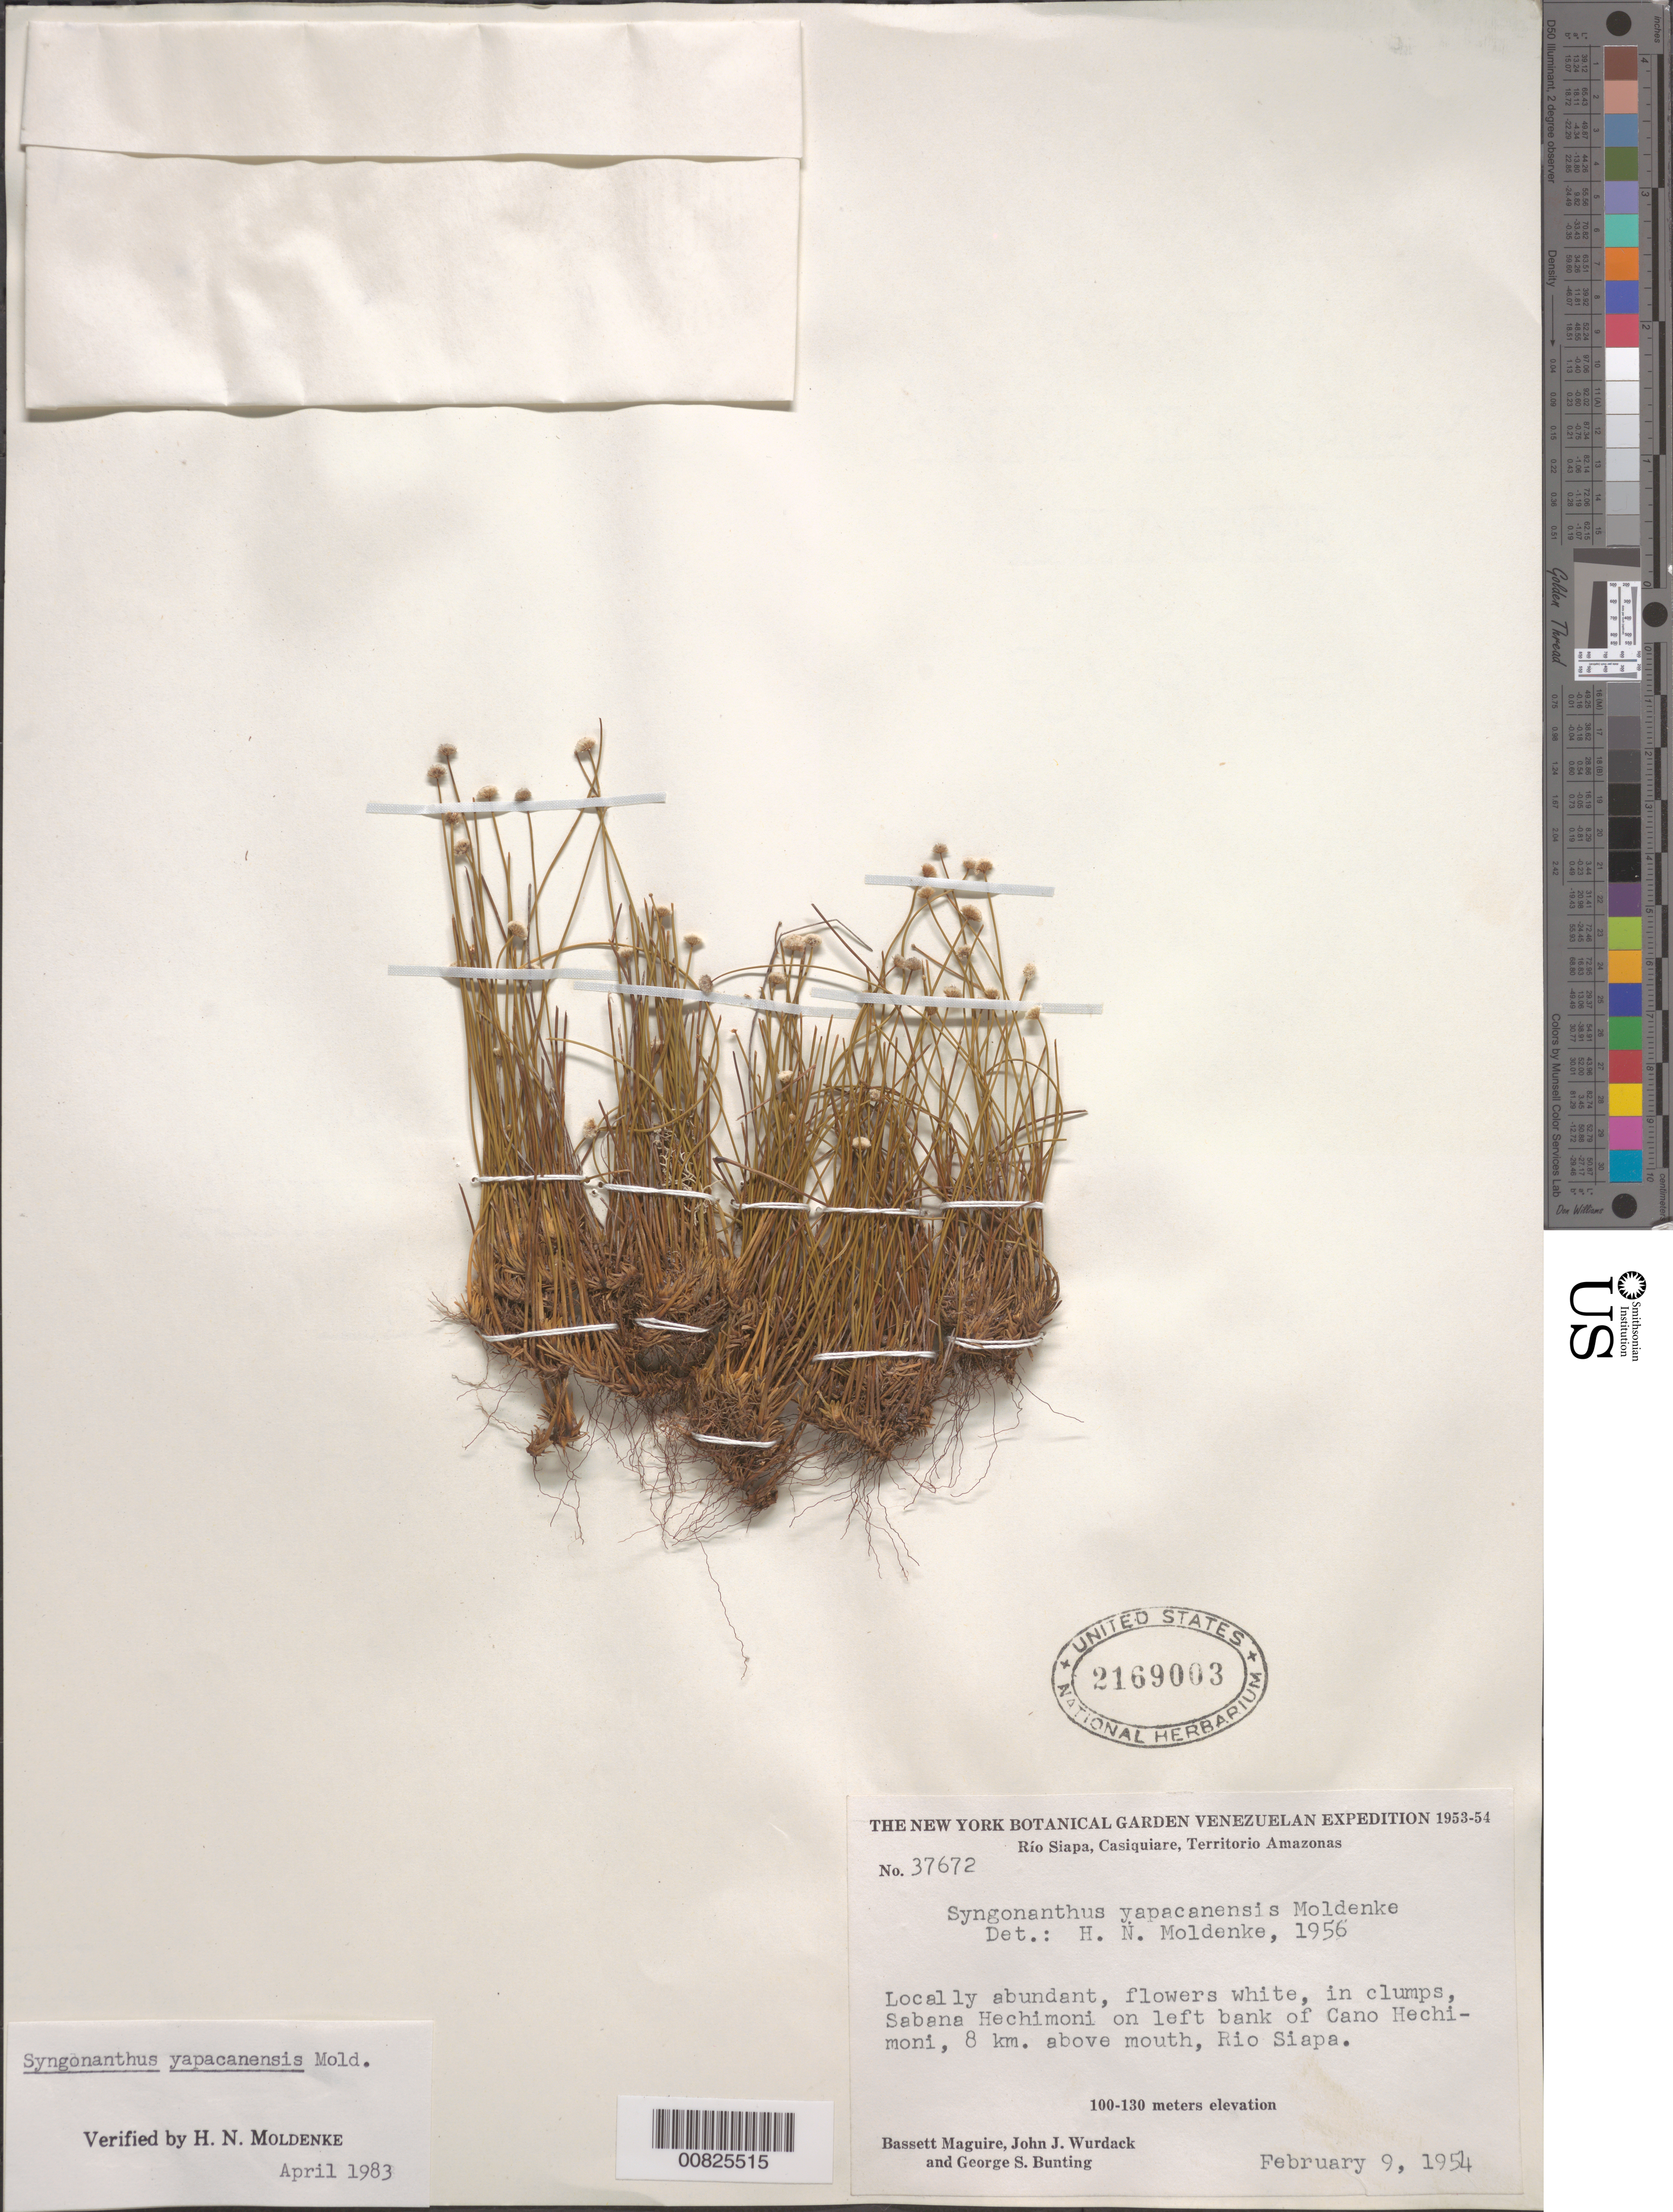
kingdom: Plantae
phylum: Tracheophyta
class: Liliopsida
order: Poales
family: Eriocaulaceae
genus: Syngonanthus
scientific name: Syngonanthus yapacanensis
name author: Moldenke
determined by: Moldenke, H. N.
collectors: B. Maguire, J. J. Wurdack & G. S. Bunting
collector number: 37672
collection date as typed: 9-Feb-54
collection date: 1954-02-09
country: Venezuela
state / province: Amazonas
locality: Sabana Hechimoni, 8 km above mouth of Caño Hechimoni; Río Siapa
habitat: Along caño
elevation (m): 100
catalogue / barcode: US 2169003